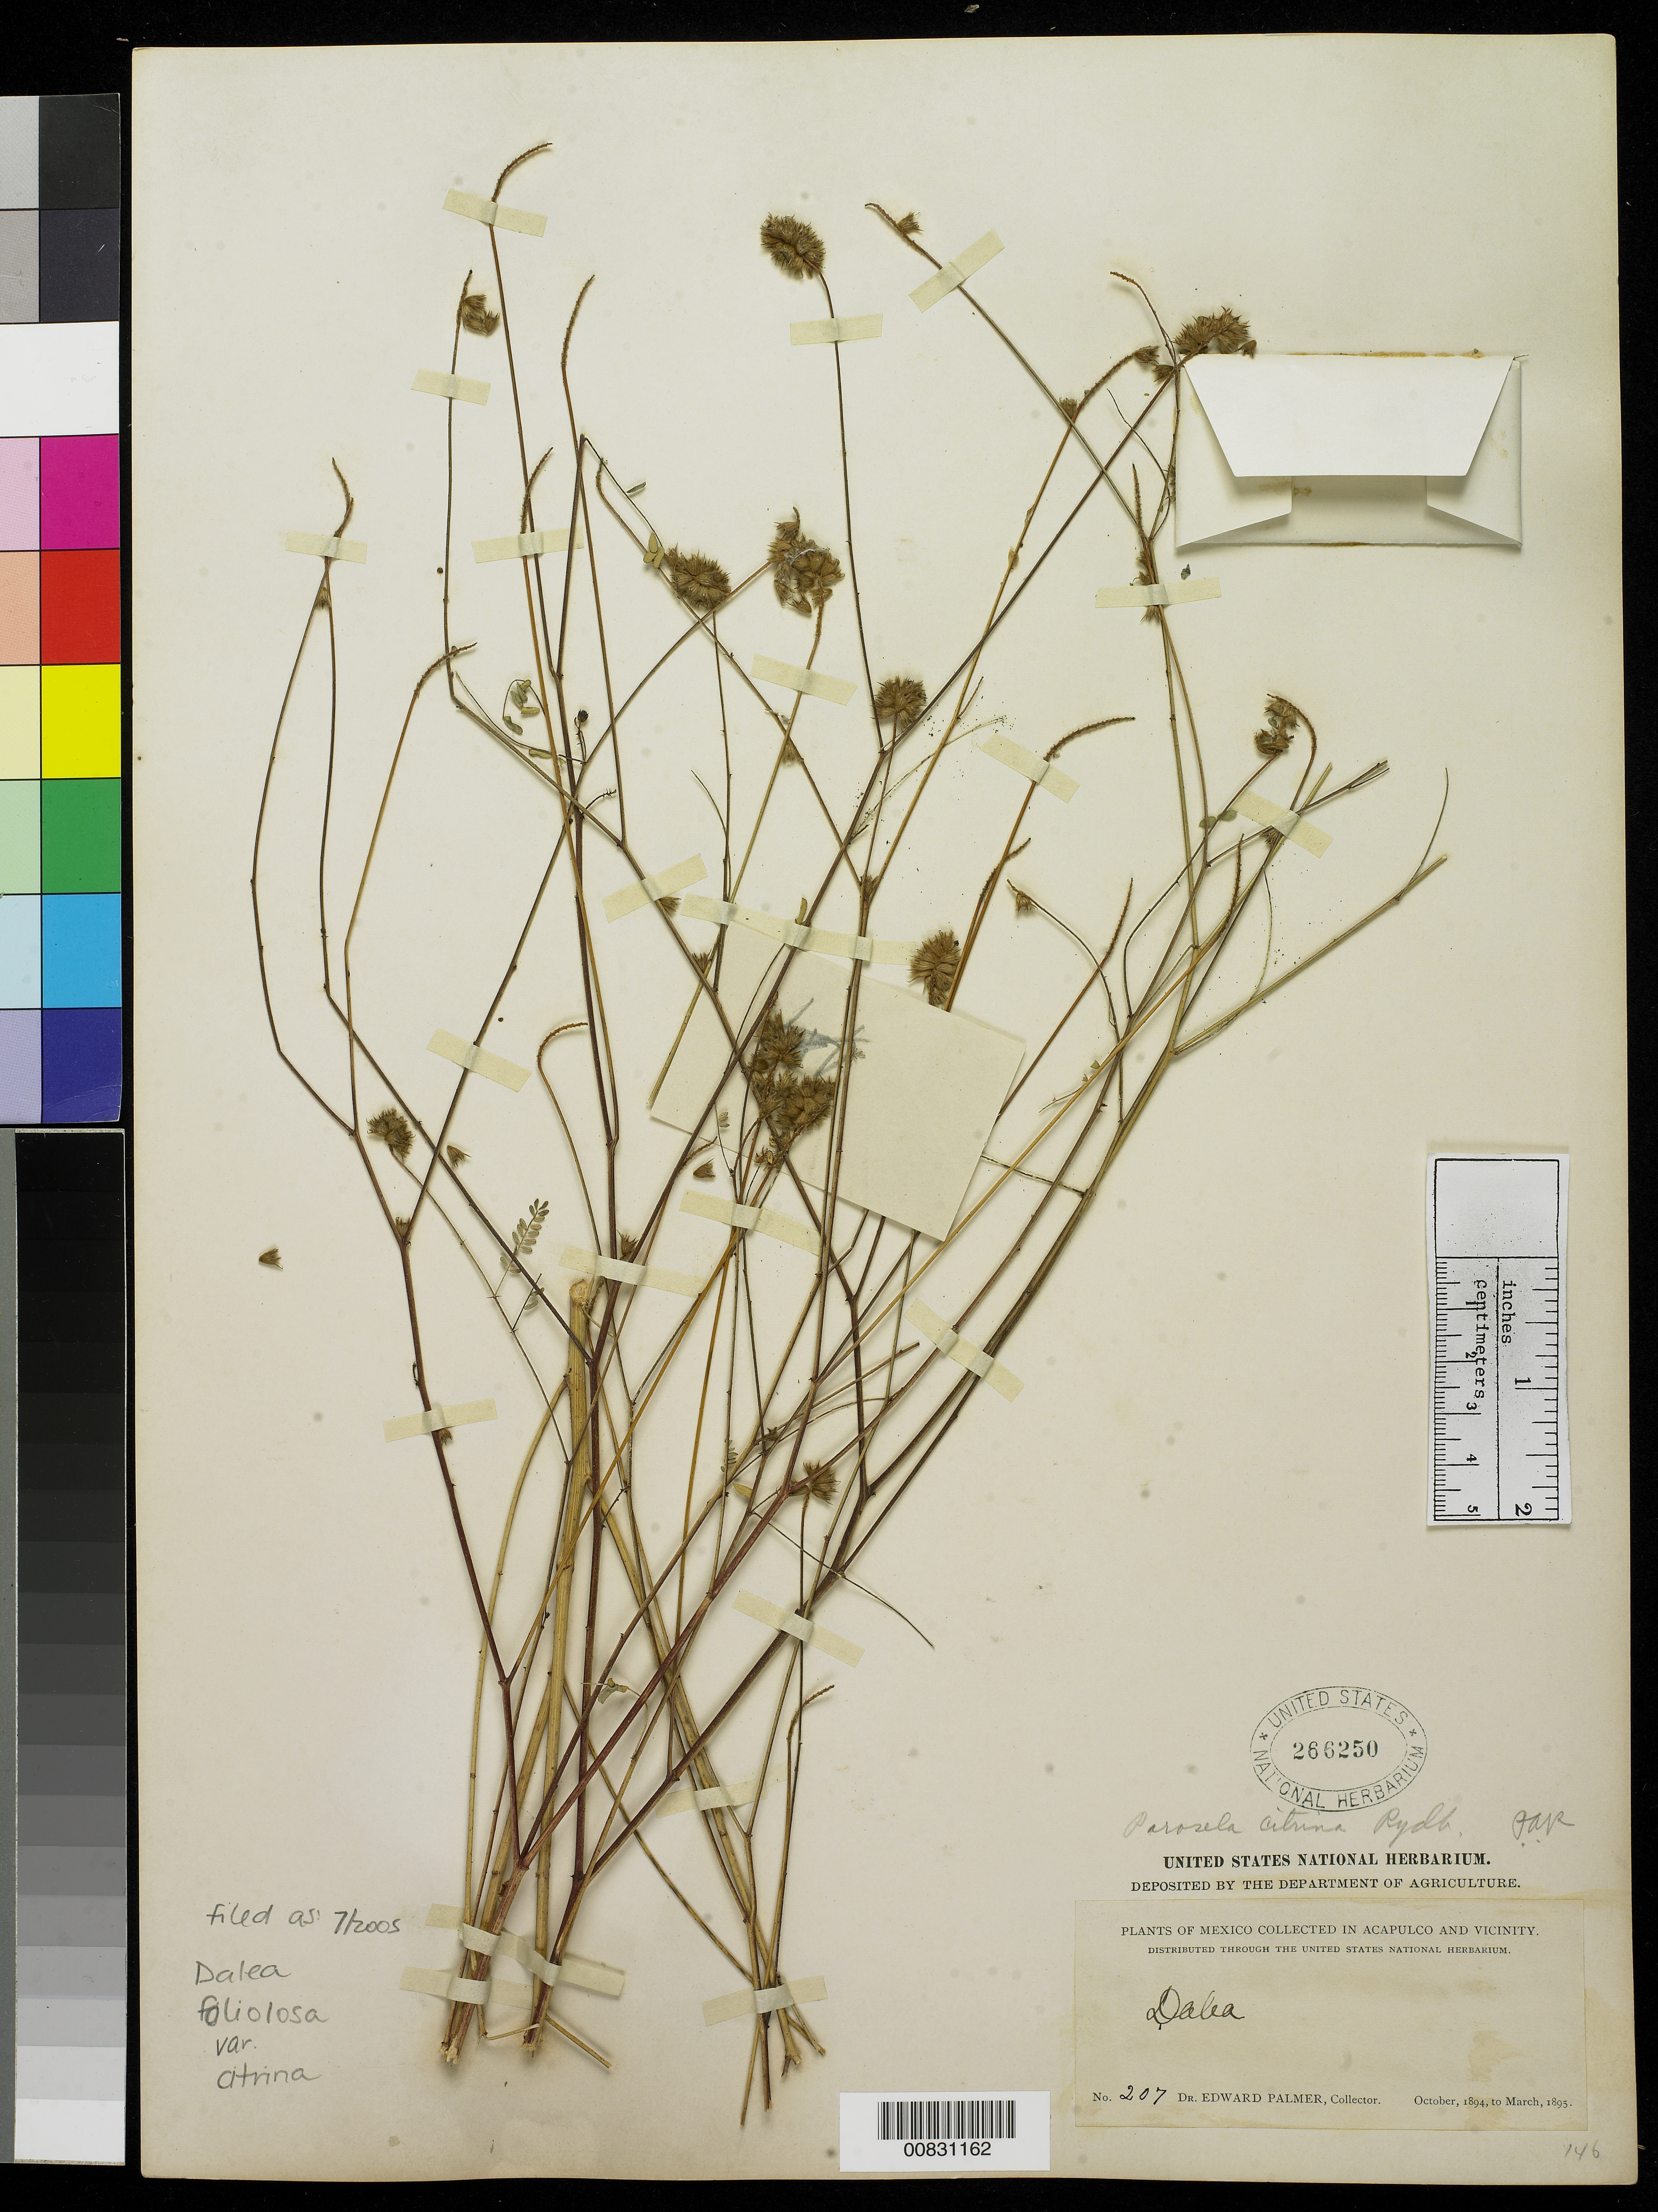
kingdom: Plantae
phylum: Tracheophyta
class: Magnoliopsida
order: Fabales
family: Fabaceae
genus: Dalea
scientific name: Dalea foliolosa var. citrina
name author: (Aiton) Barneby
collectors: E. Palmer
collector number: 207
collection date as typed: Oct 1894 to -- Mar 1895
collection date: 1894-10/1895-03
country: Mexico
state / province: Guerrero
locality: Acapulco, Guerrero and vicinity.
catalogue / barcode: US 266250